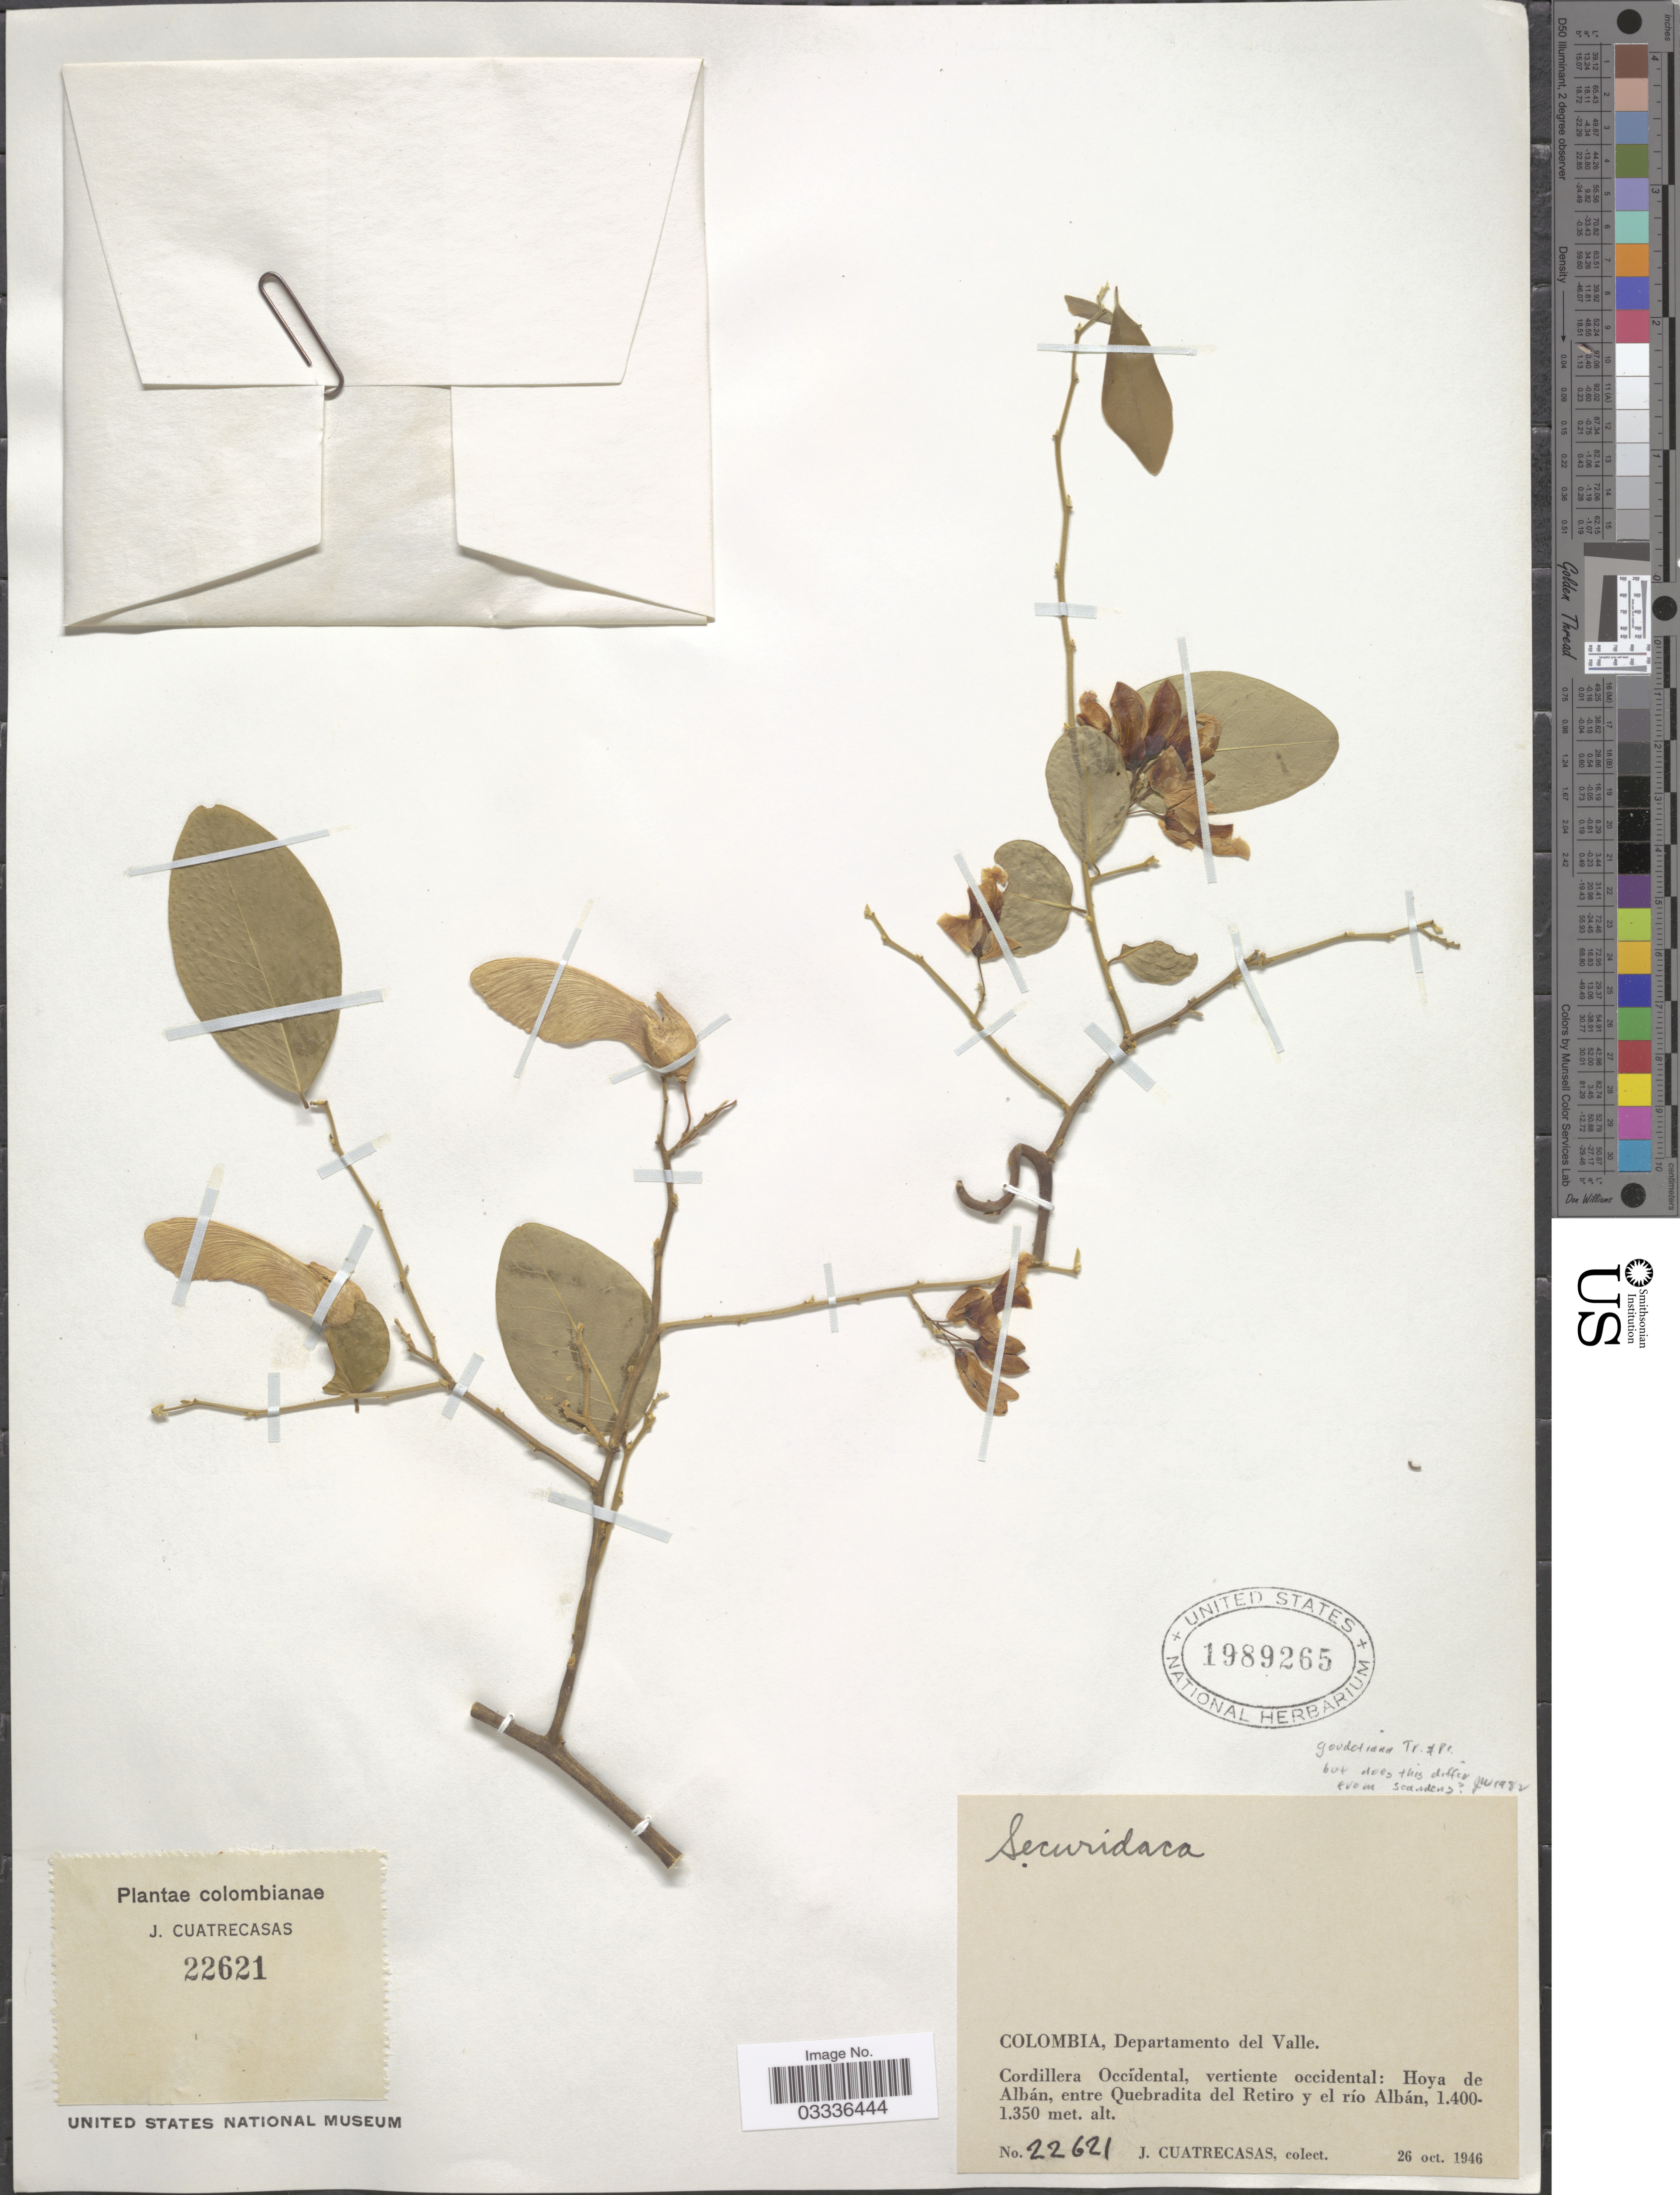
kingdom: Plantae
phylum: Tracheophyta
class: Magnoliopsida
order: Fabales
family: Polygalaceae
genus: Securidaca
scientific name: Securidaca goudotiana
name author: Planch. & Triana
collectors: J. Cuatrecasas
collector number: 22621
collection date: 1946-10-26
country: Colombia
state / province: Valle del Cauca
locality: Departamento del Valle. Cordillera Occidental, vertiente occidental: Hoya de Albán, entre Quebradit adel Retiro y el río Albán.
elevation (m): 1350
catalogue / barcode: US 1989265